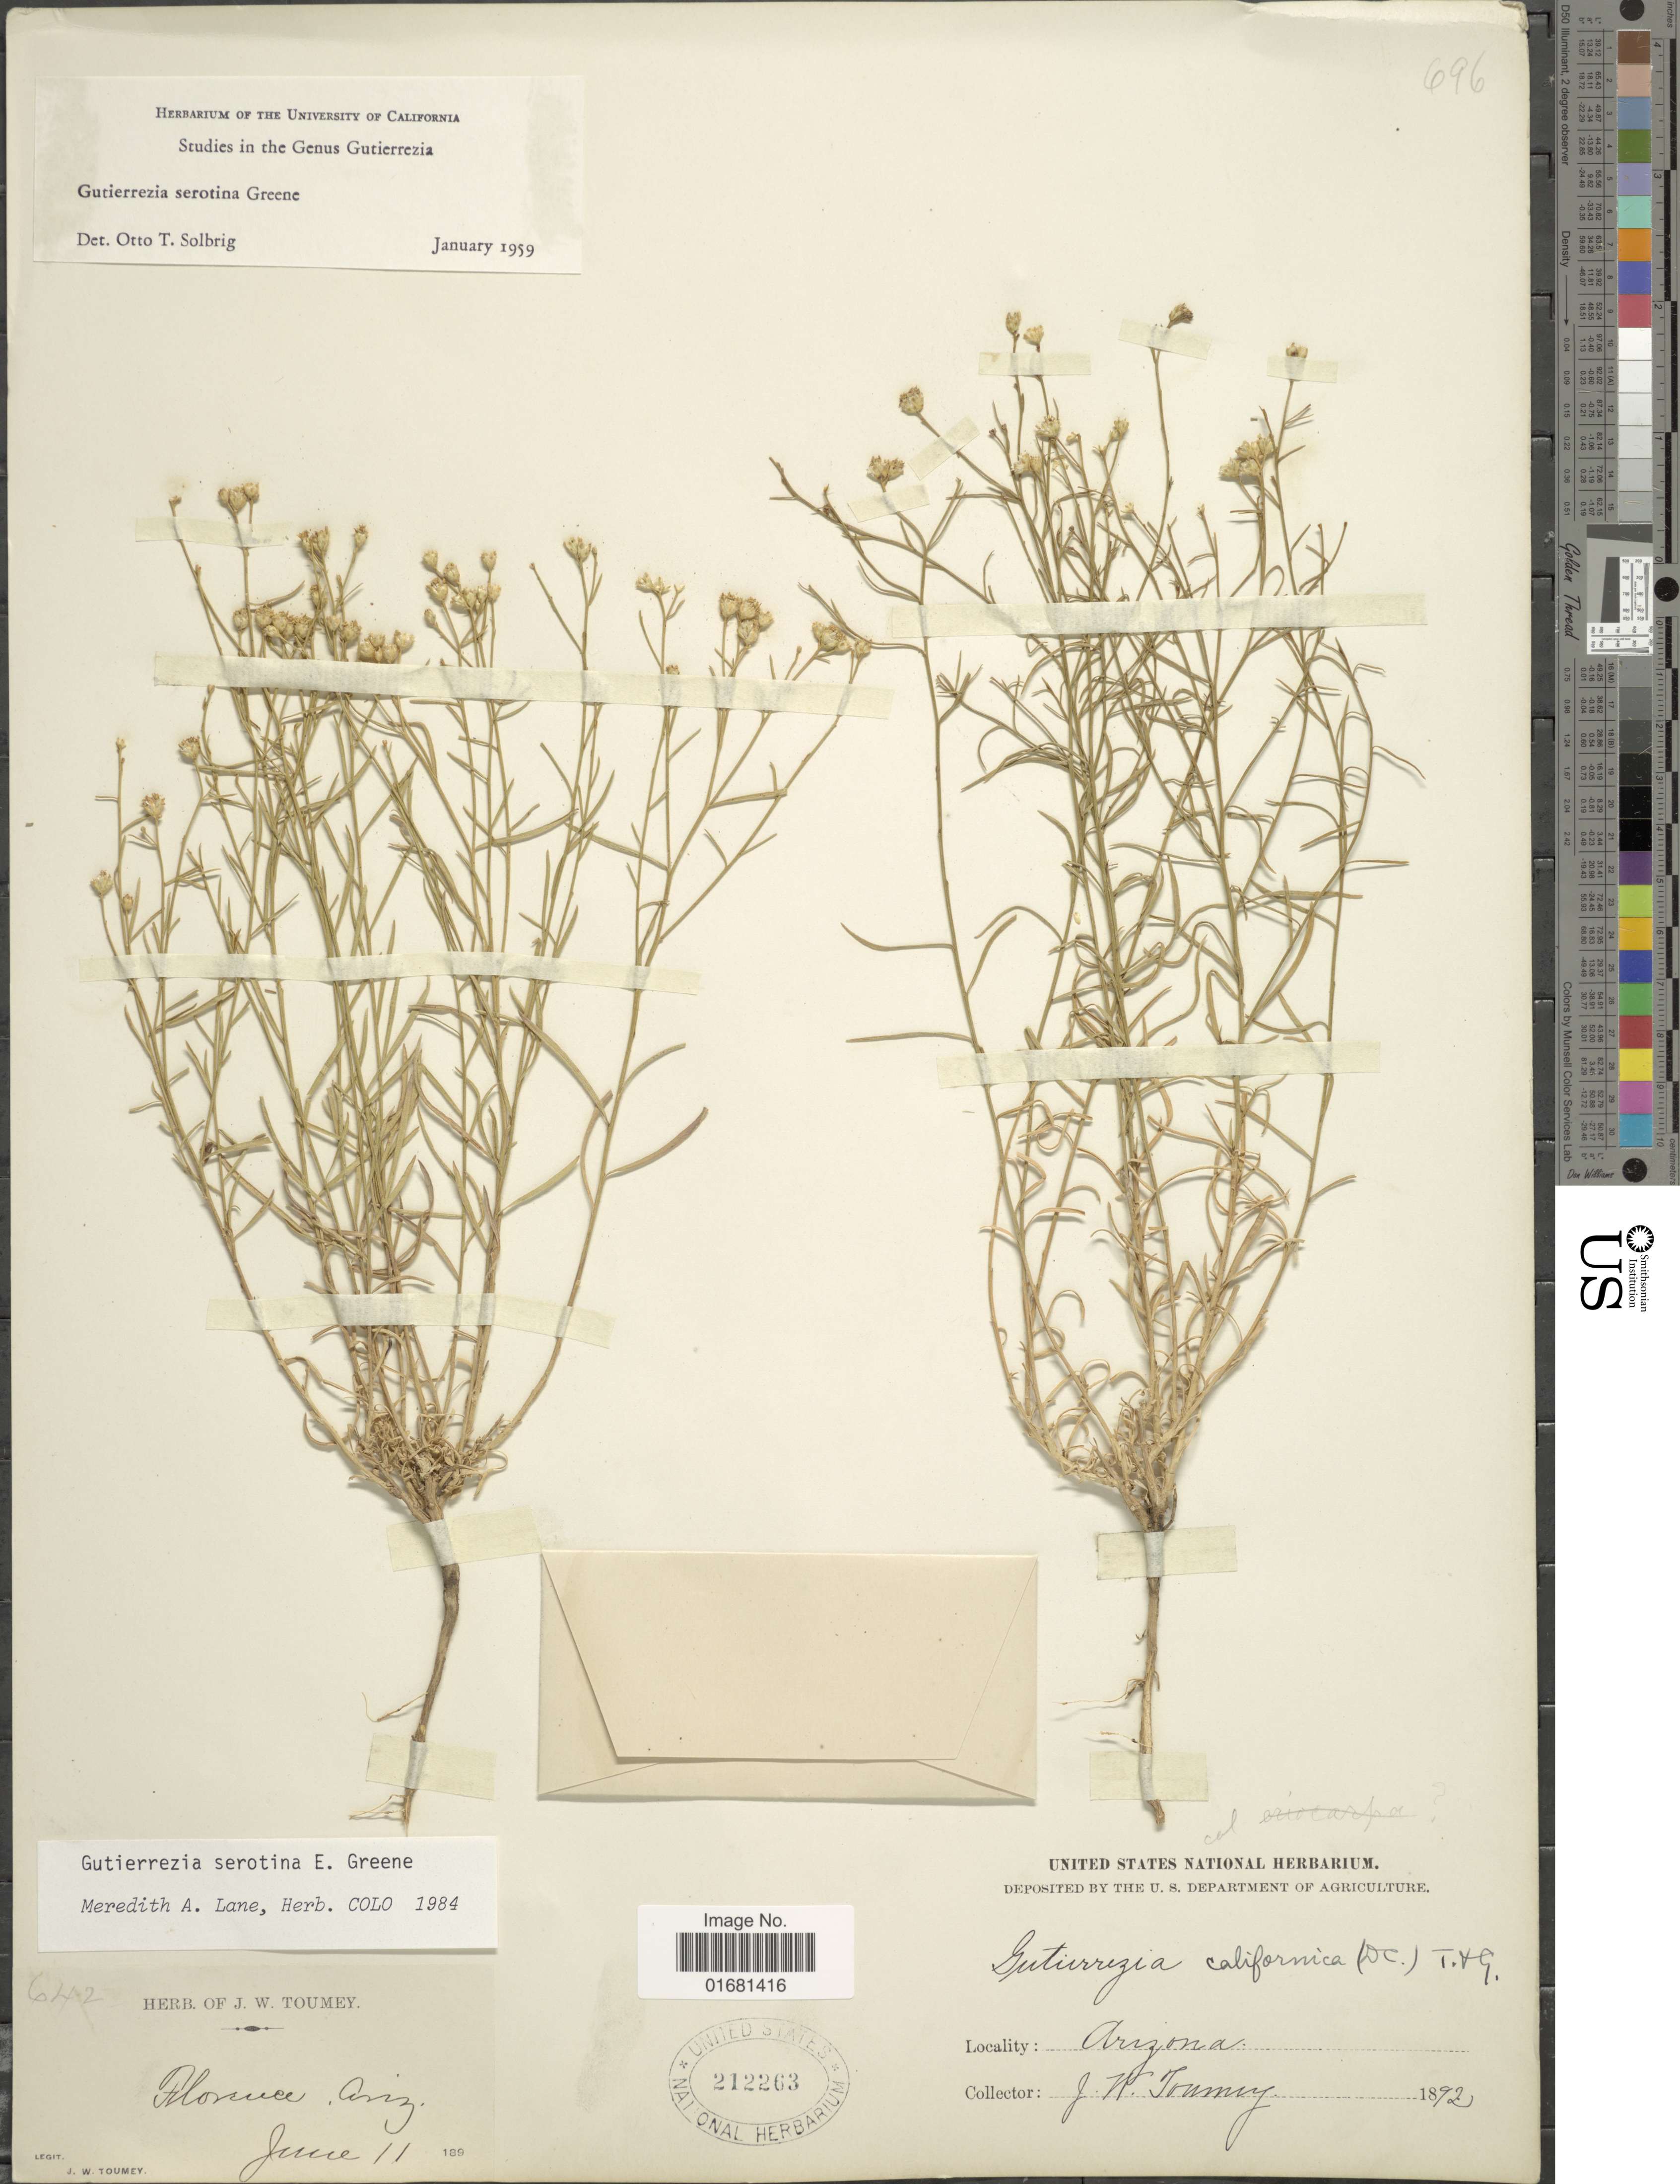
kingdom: Plantae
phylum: Tracheophyta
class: Magnoliopsida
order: Asterales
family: Asteraceae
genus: Gutierrezia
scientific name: Gutierrezia serotina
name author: Greene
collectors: J. W. Toumey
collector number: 642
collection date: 1892-06-11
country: United States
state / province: Arizona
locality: Florence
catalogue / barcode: US 212263